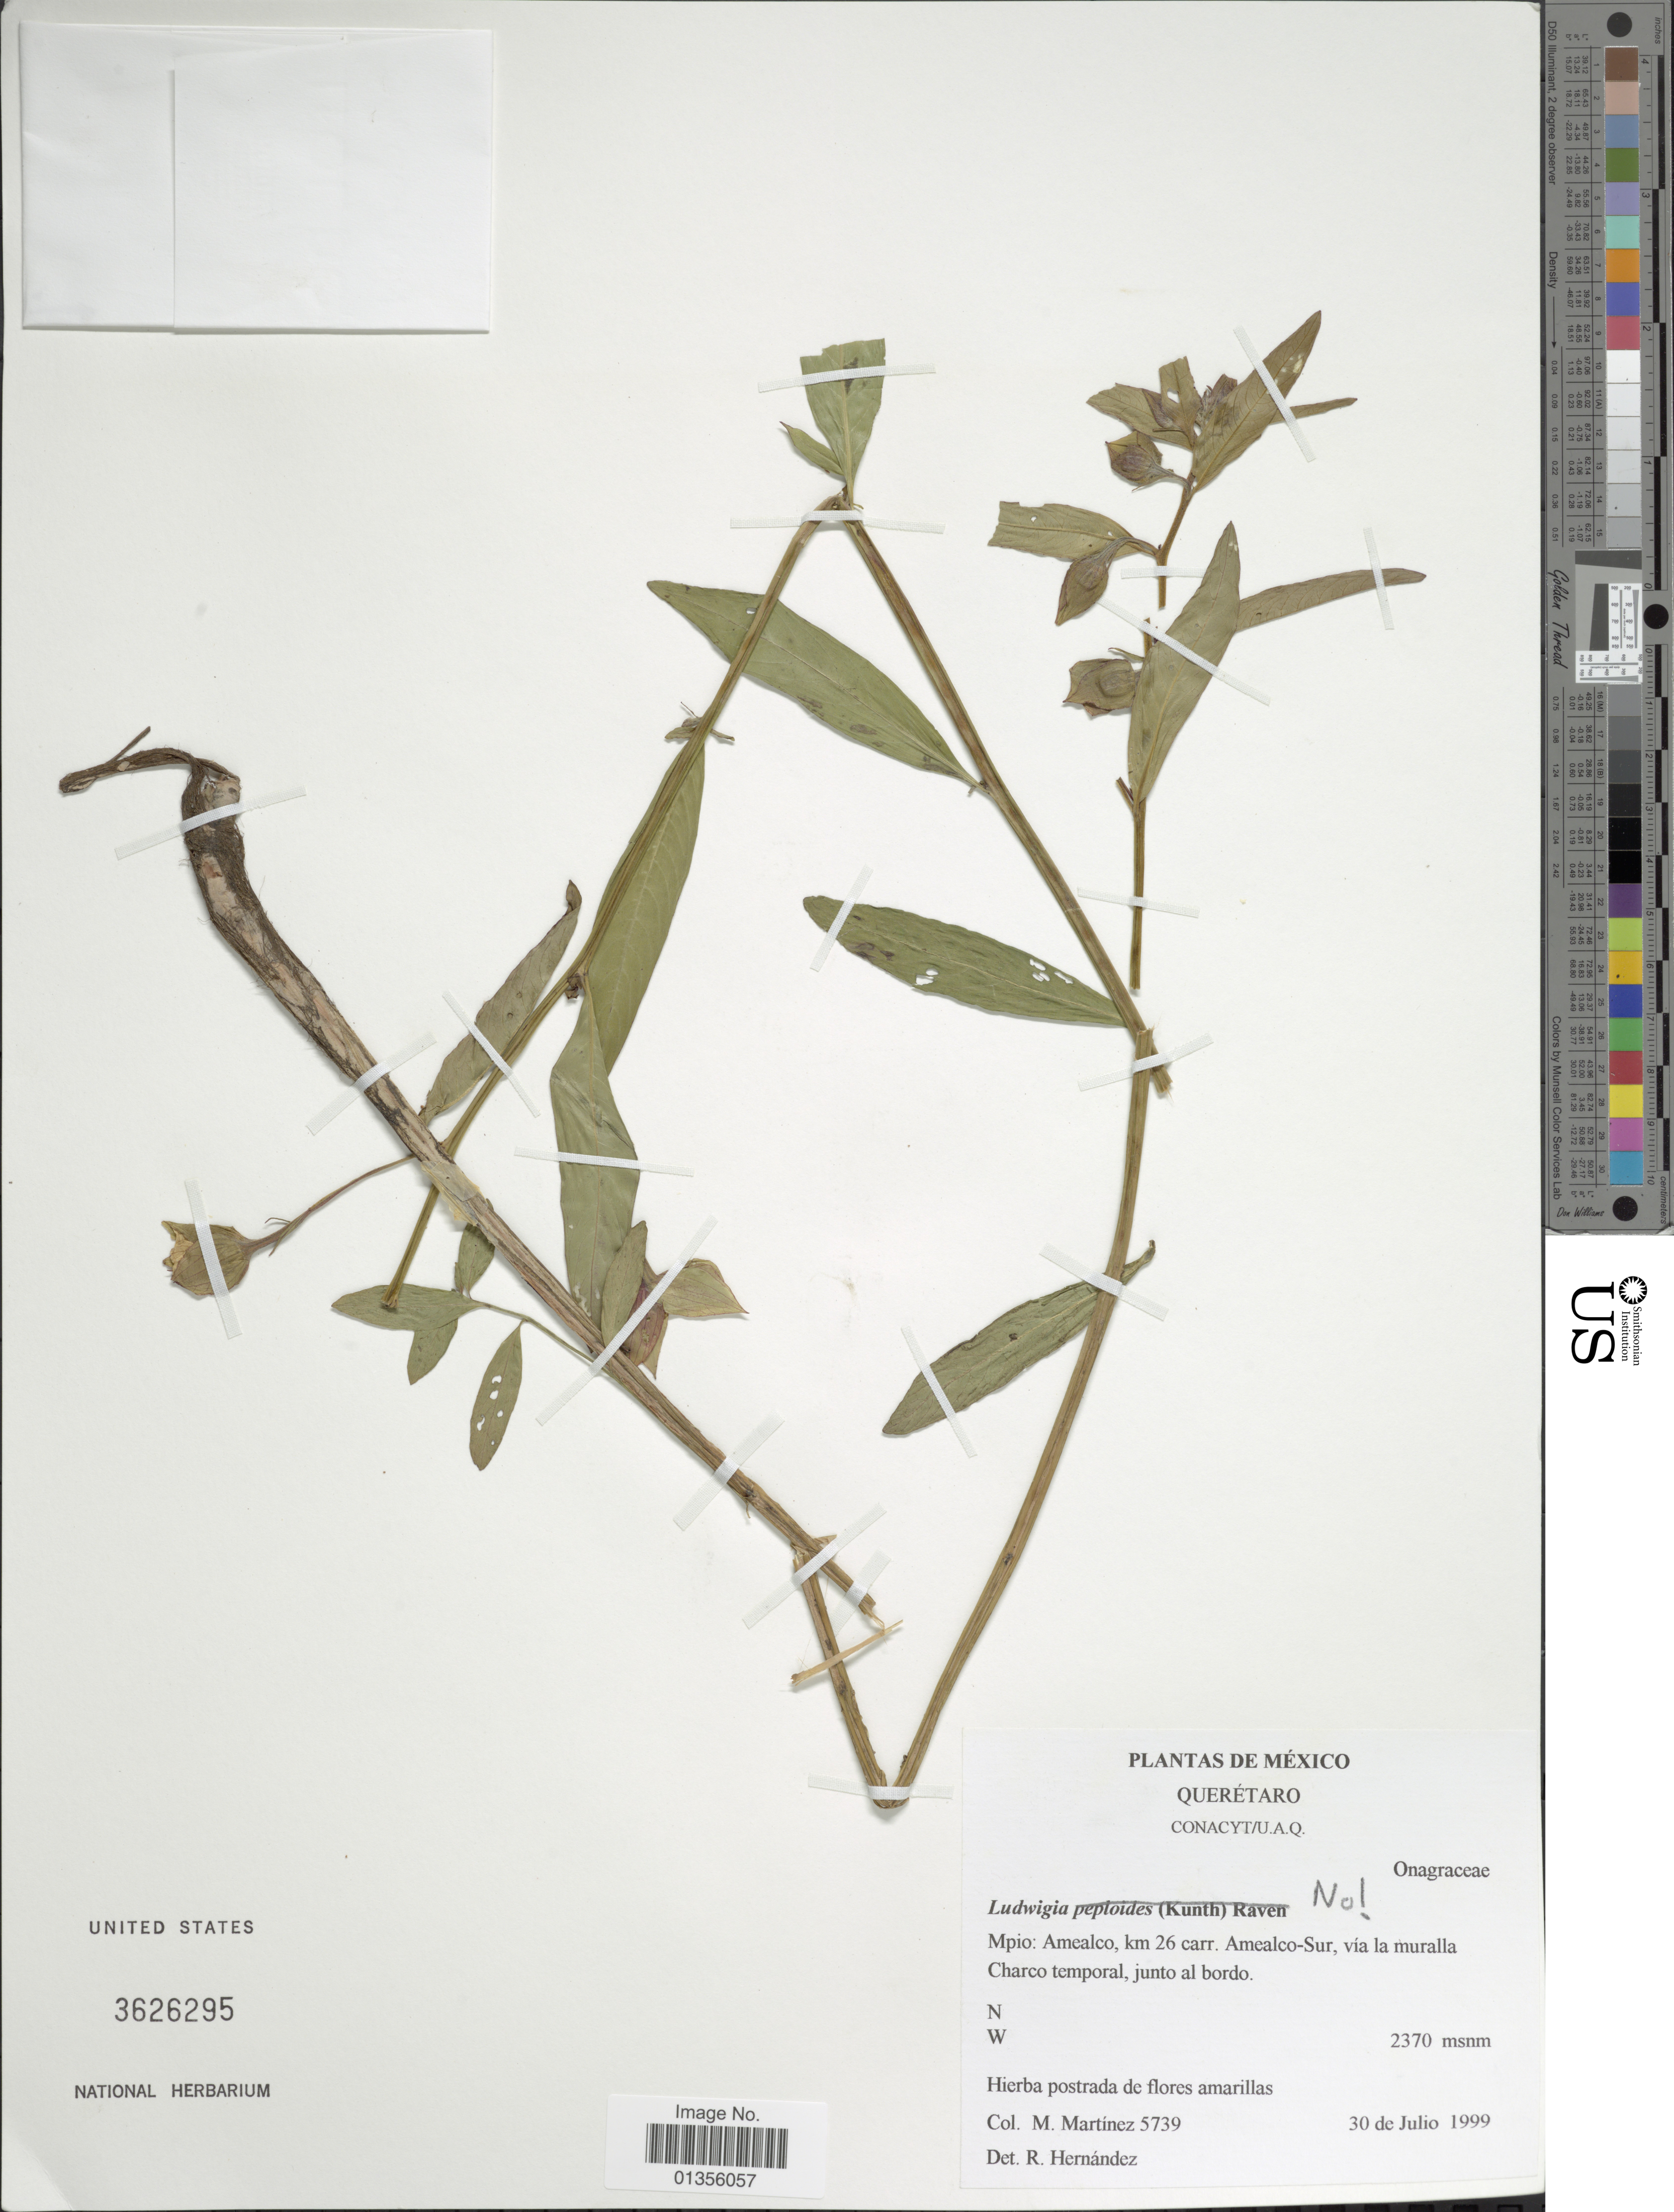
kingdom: Plantae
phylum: Tracheophyta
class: Magnoliopsida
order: Myrtales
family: Onagraceae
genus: Ludwigia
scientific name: Ludwigia sp.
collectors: M. Martinez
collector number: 5739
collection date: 1999-07-30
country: Mexico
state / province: Querétaro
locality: Conacyt/U.A.Q. Mpio: Amealco, km 26 carr. Amealco-Sur, via la muralla Charco temporal, junto al bordo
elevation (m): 2370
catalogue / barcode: US 3626295